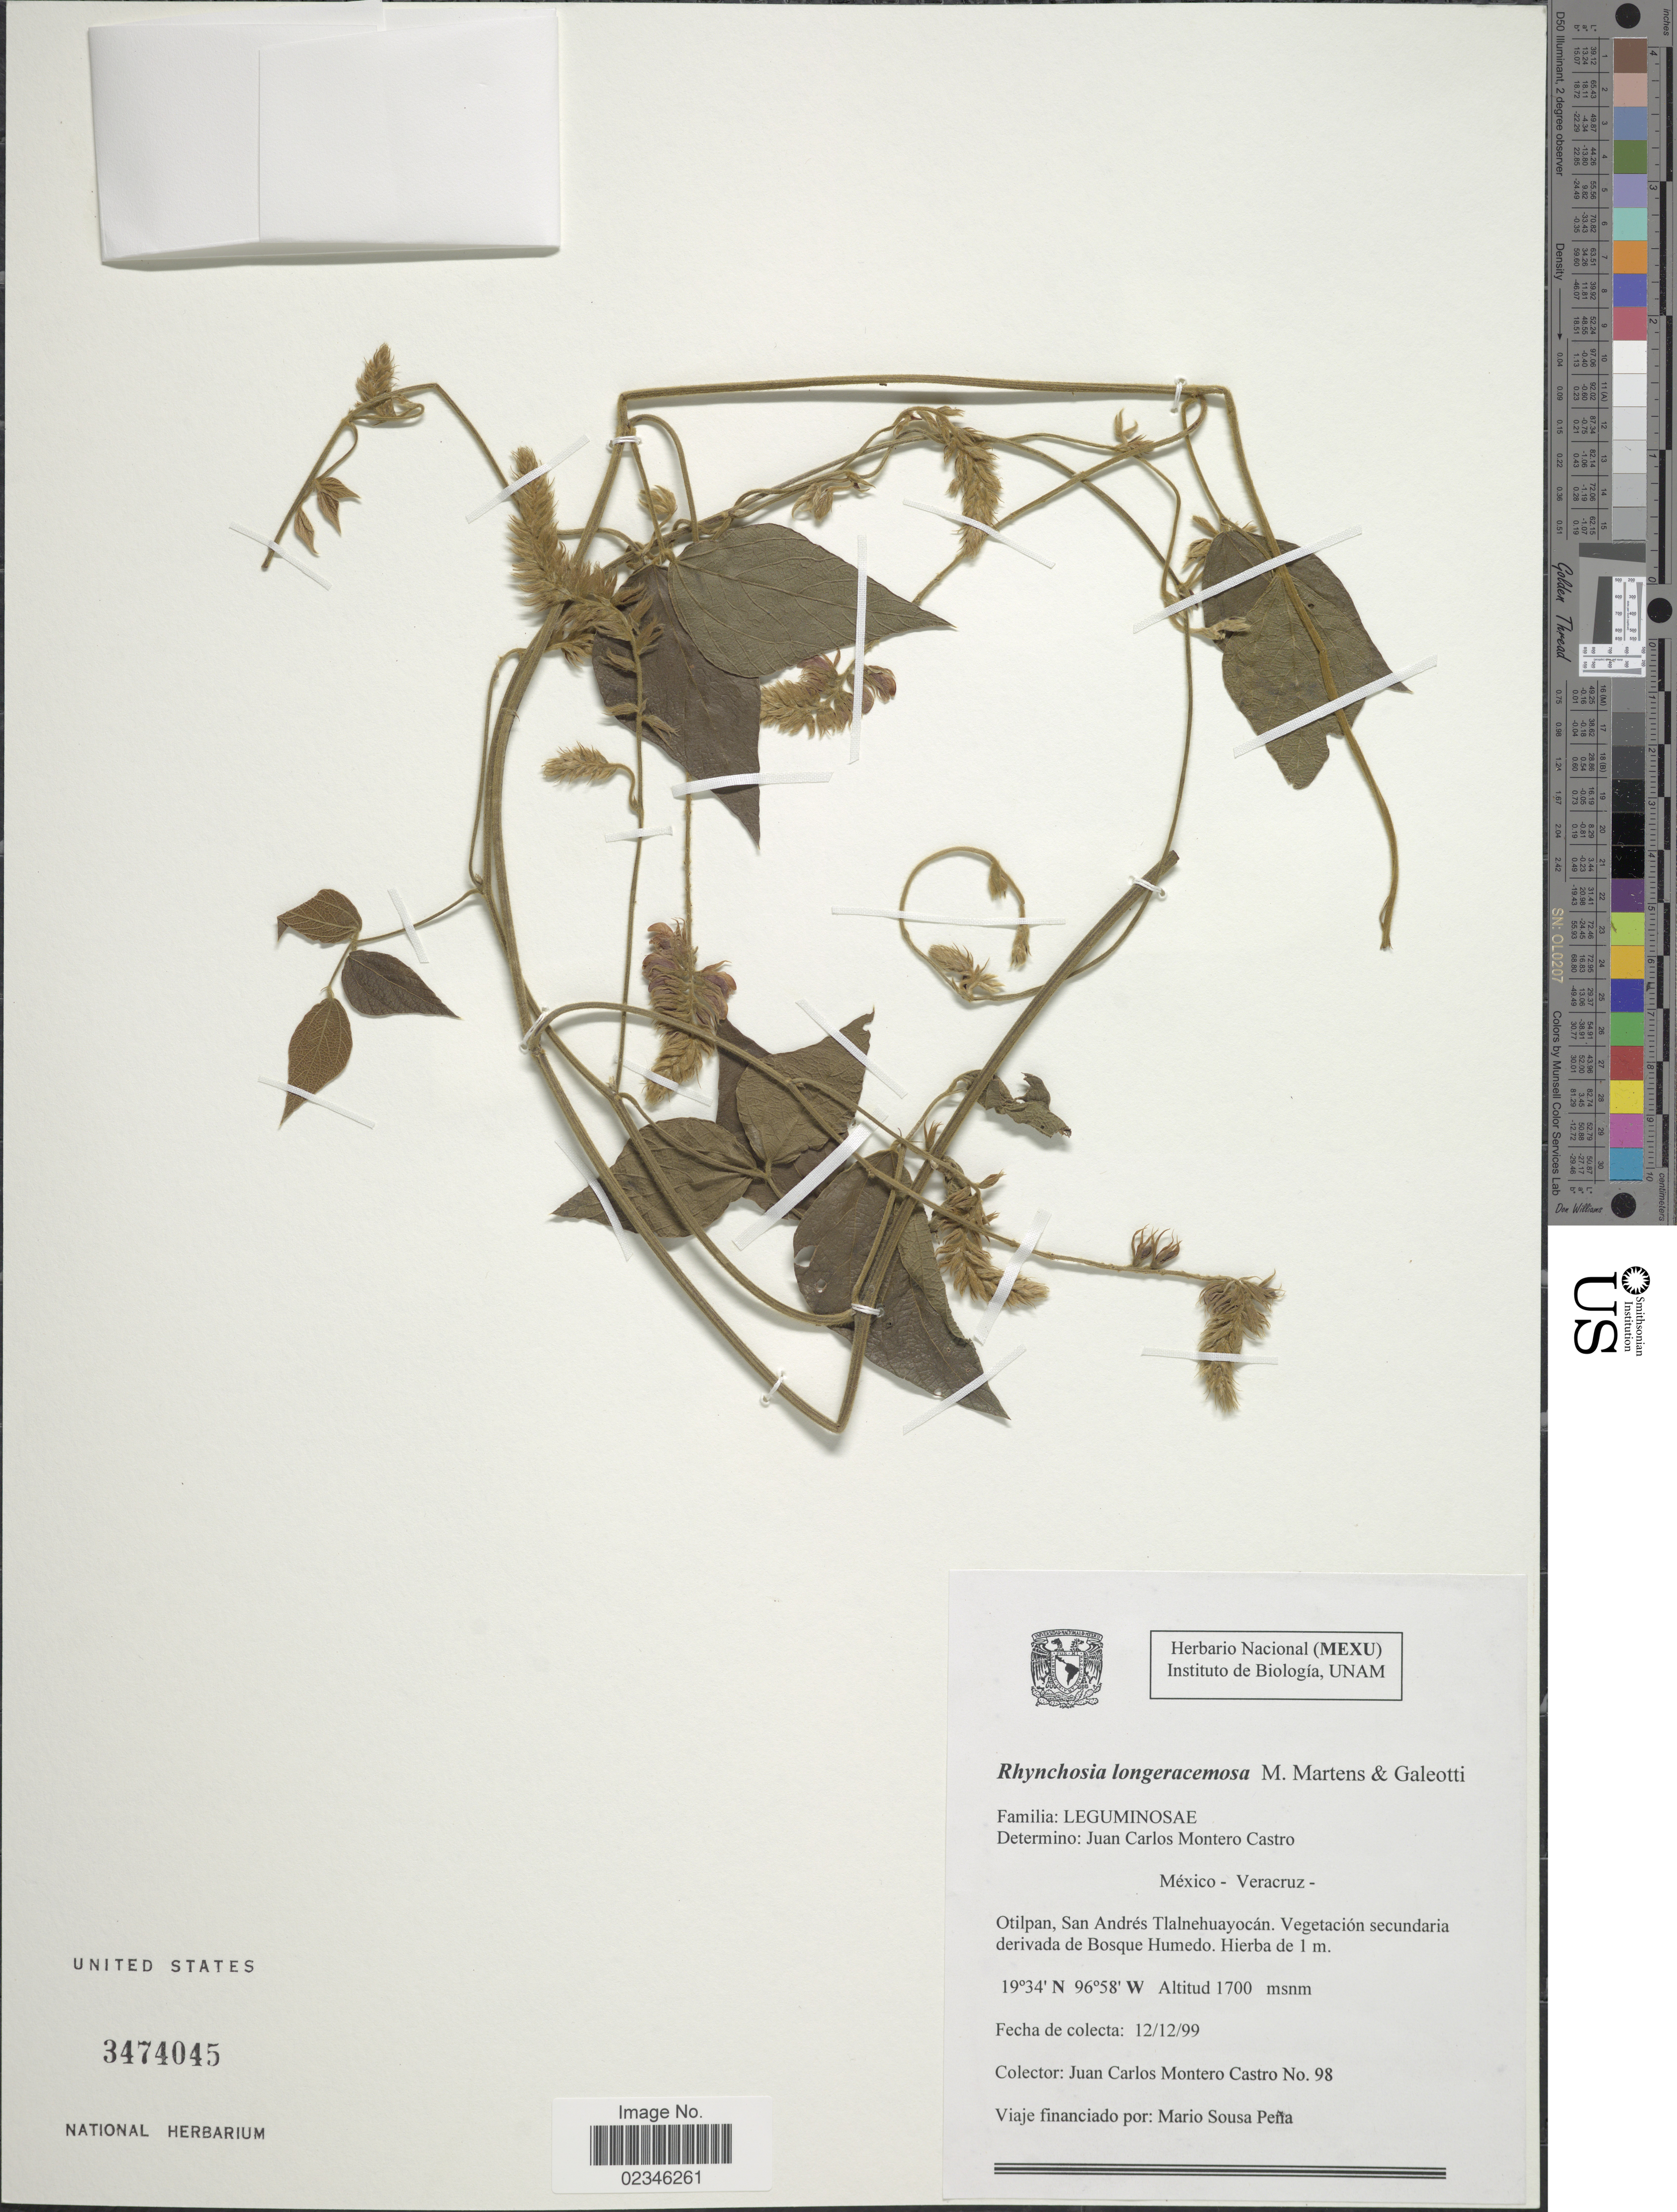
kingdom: Plantae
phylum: Tracheophyta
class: Magnoliopsida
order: Fabales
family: Fabaceae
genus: Rhynchosia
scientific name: Rhynchosia longeracemosa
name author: M. Martens & Galeotti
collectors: J. Montero-Castro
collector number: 98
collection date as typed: Transcribed d/m/y: 12/12/99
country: Mexico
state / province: Veracruz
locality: Veracruz. Otilpan, San Andres Tlalnehuayocan.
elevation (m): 1700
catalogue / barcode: US 3474045